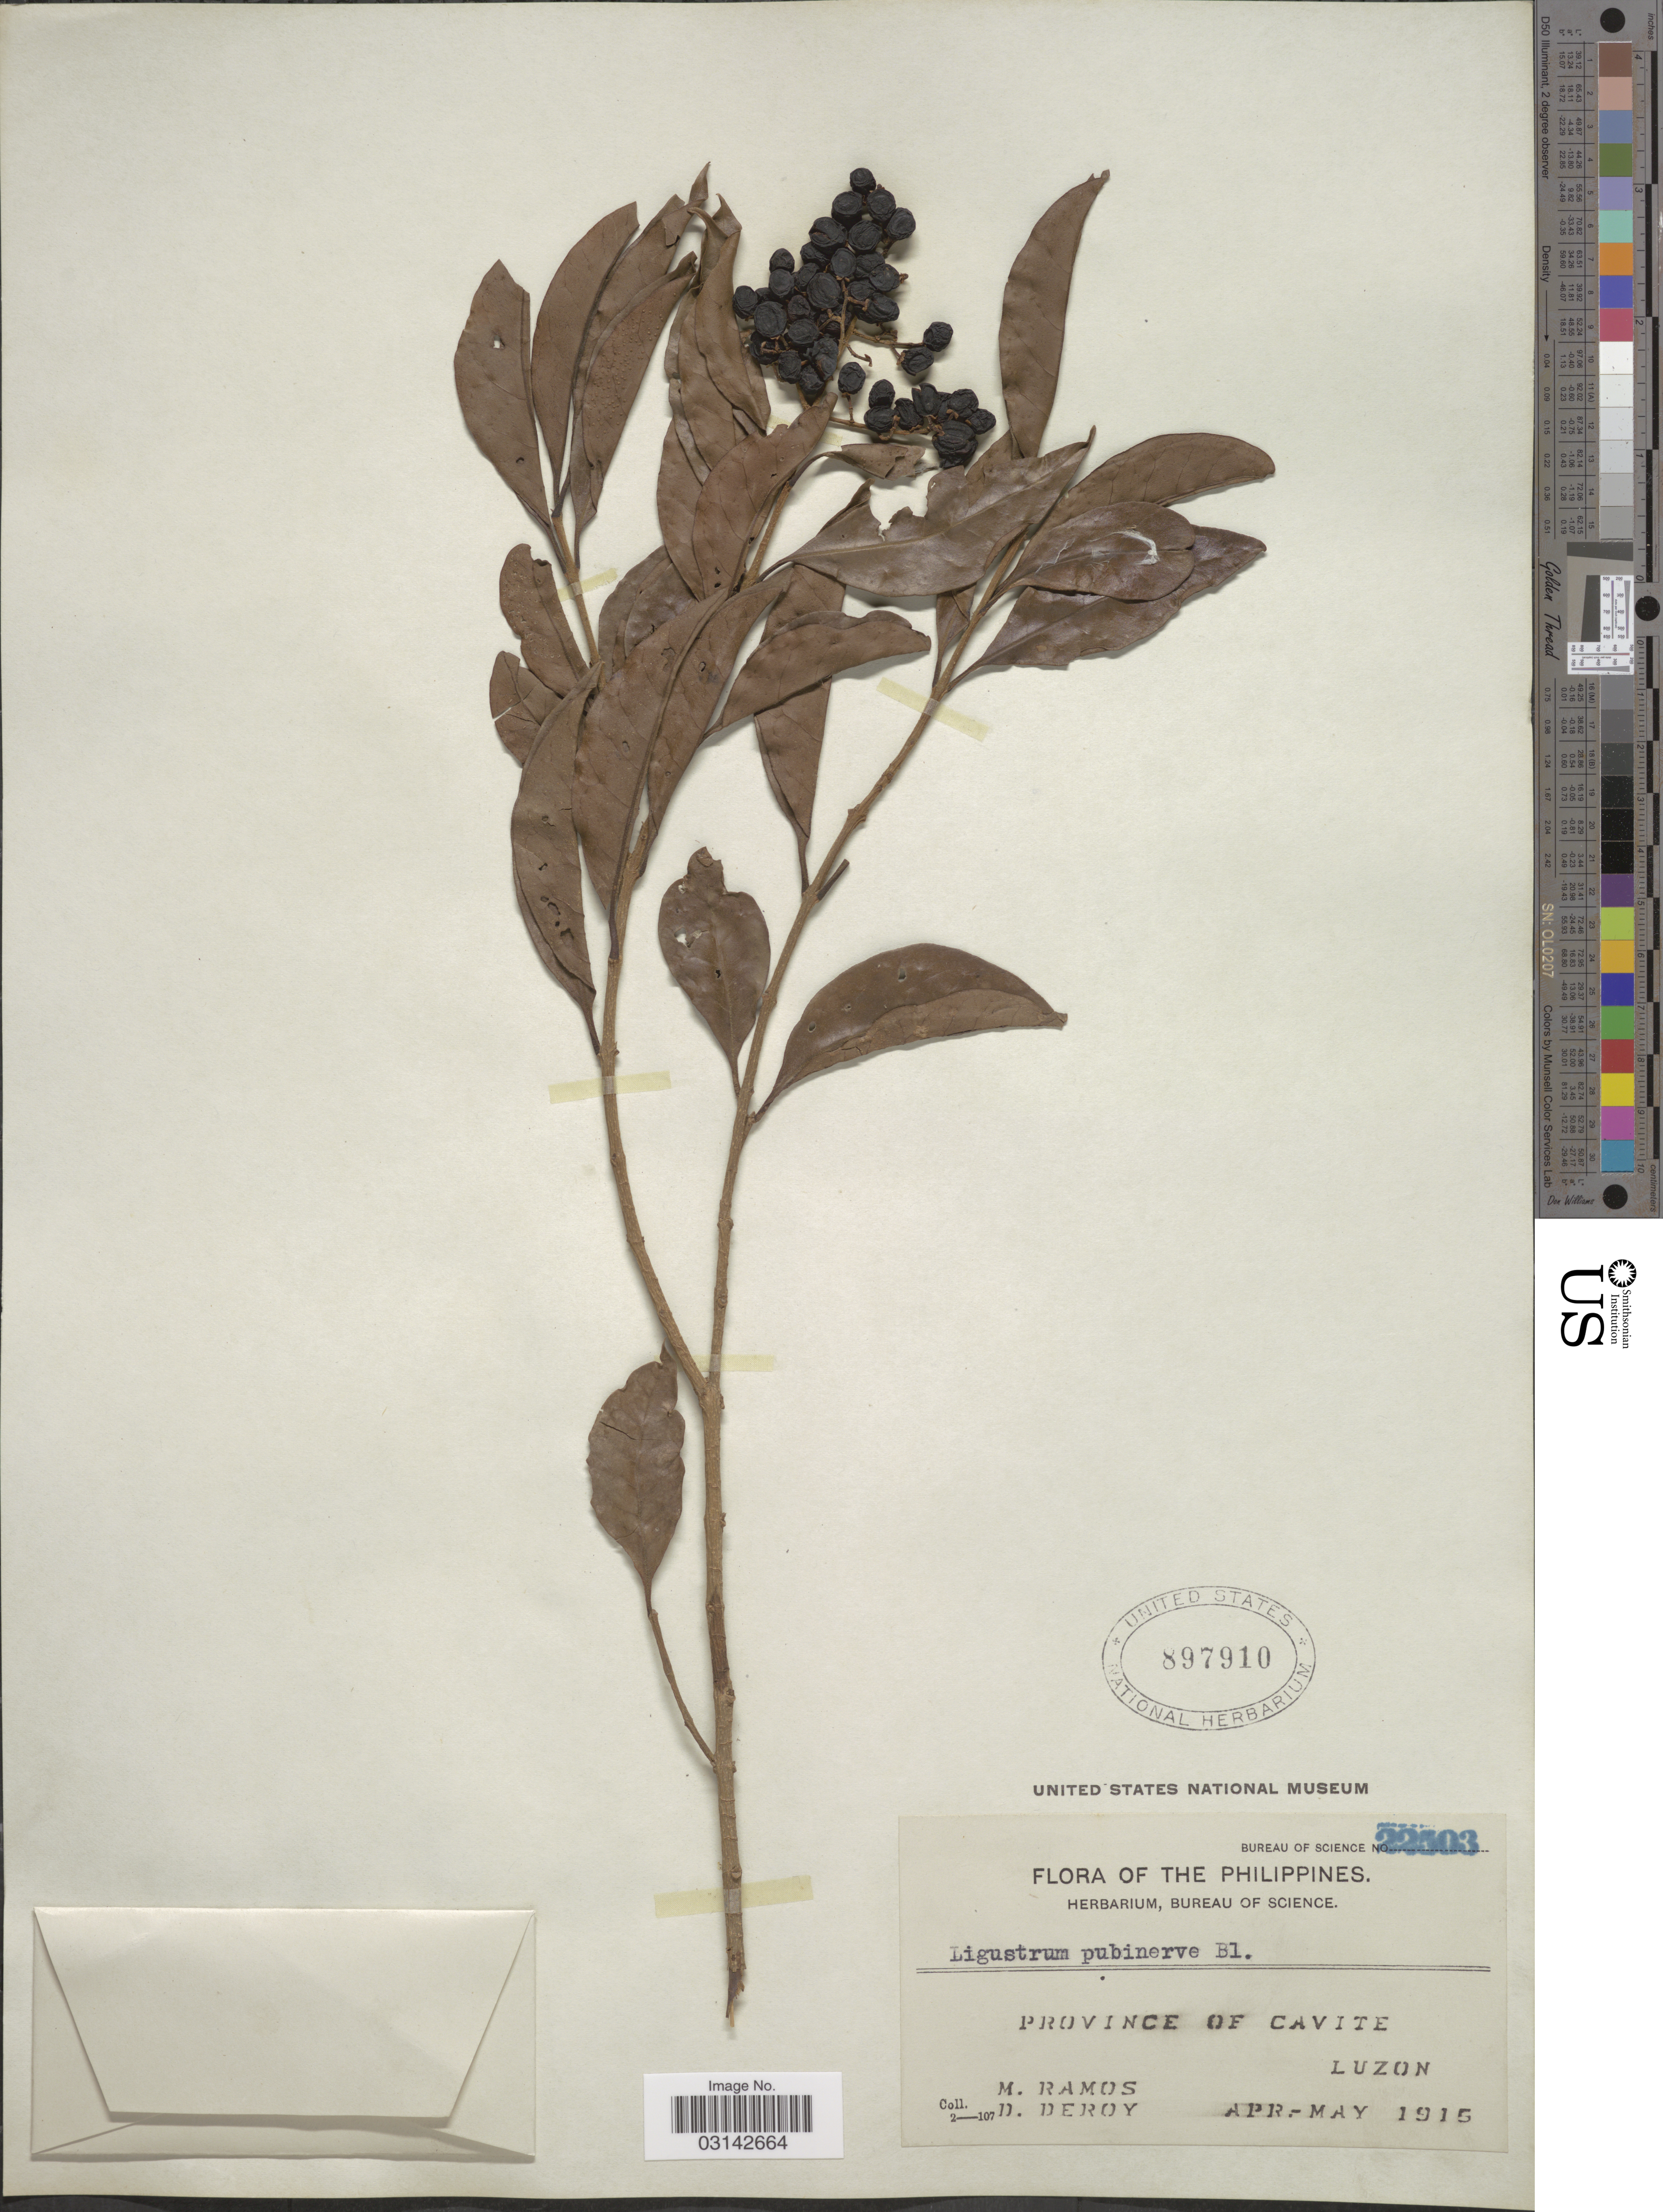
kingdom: Plantae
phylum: Tracheophyta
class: Magnoliopsida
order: Lamiales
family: Oleaceae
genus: Ligustrum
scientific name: Ligustrum sp.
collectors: M. Ramos & D. Deroy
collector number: Bureau of Science 22503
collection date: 1915-04/1915-05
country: Philippines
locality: Province of Cavite, Luzon.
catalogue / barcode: US 897910